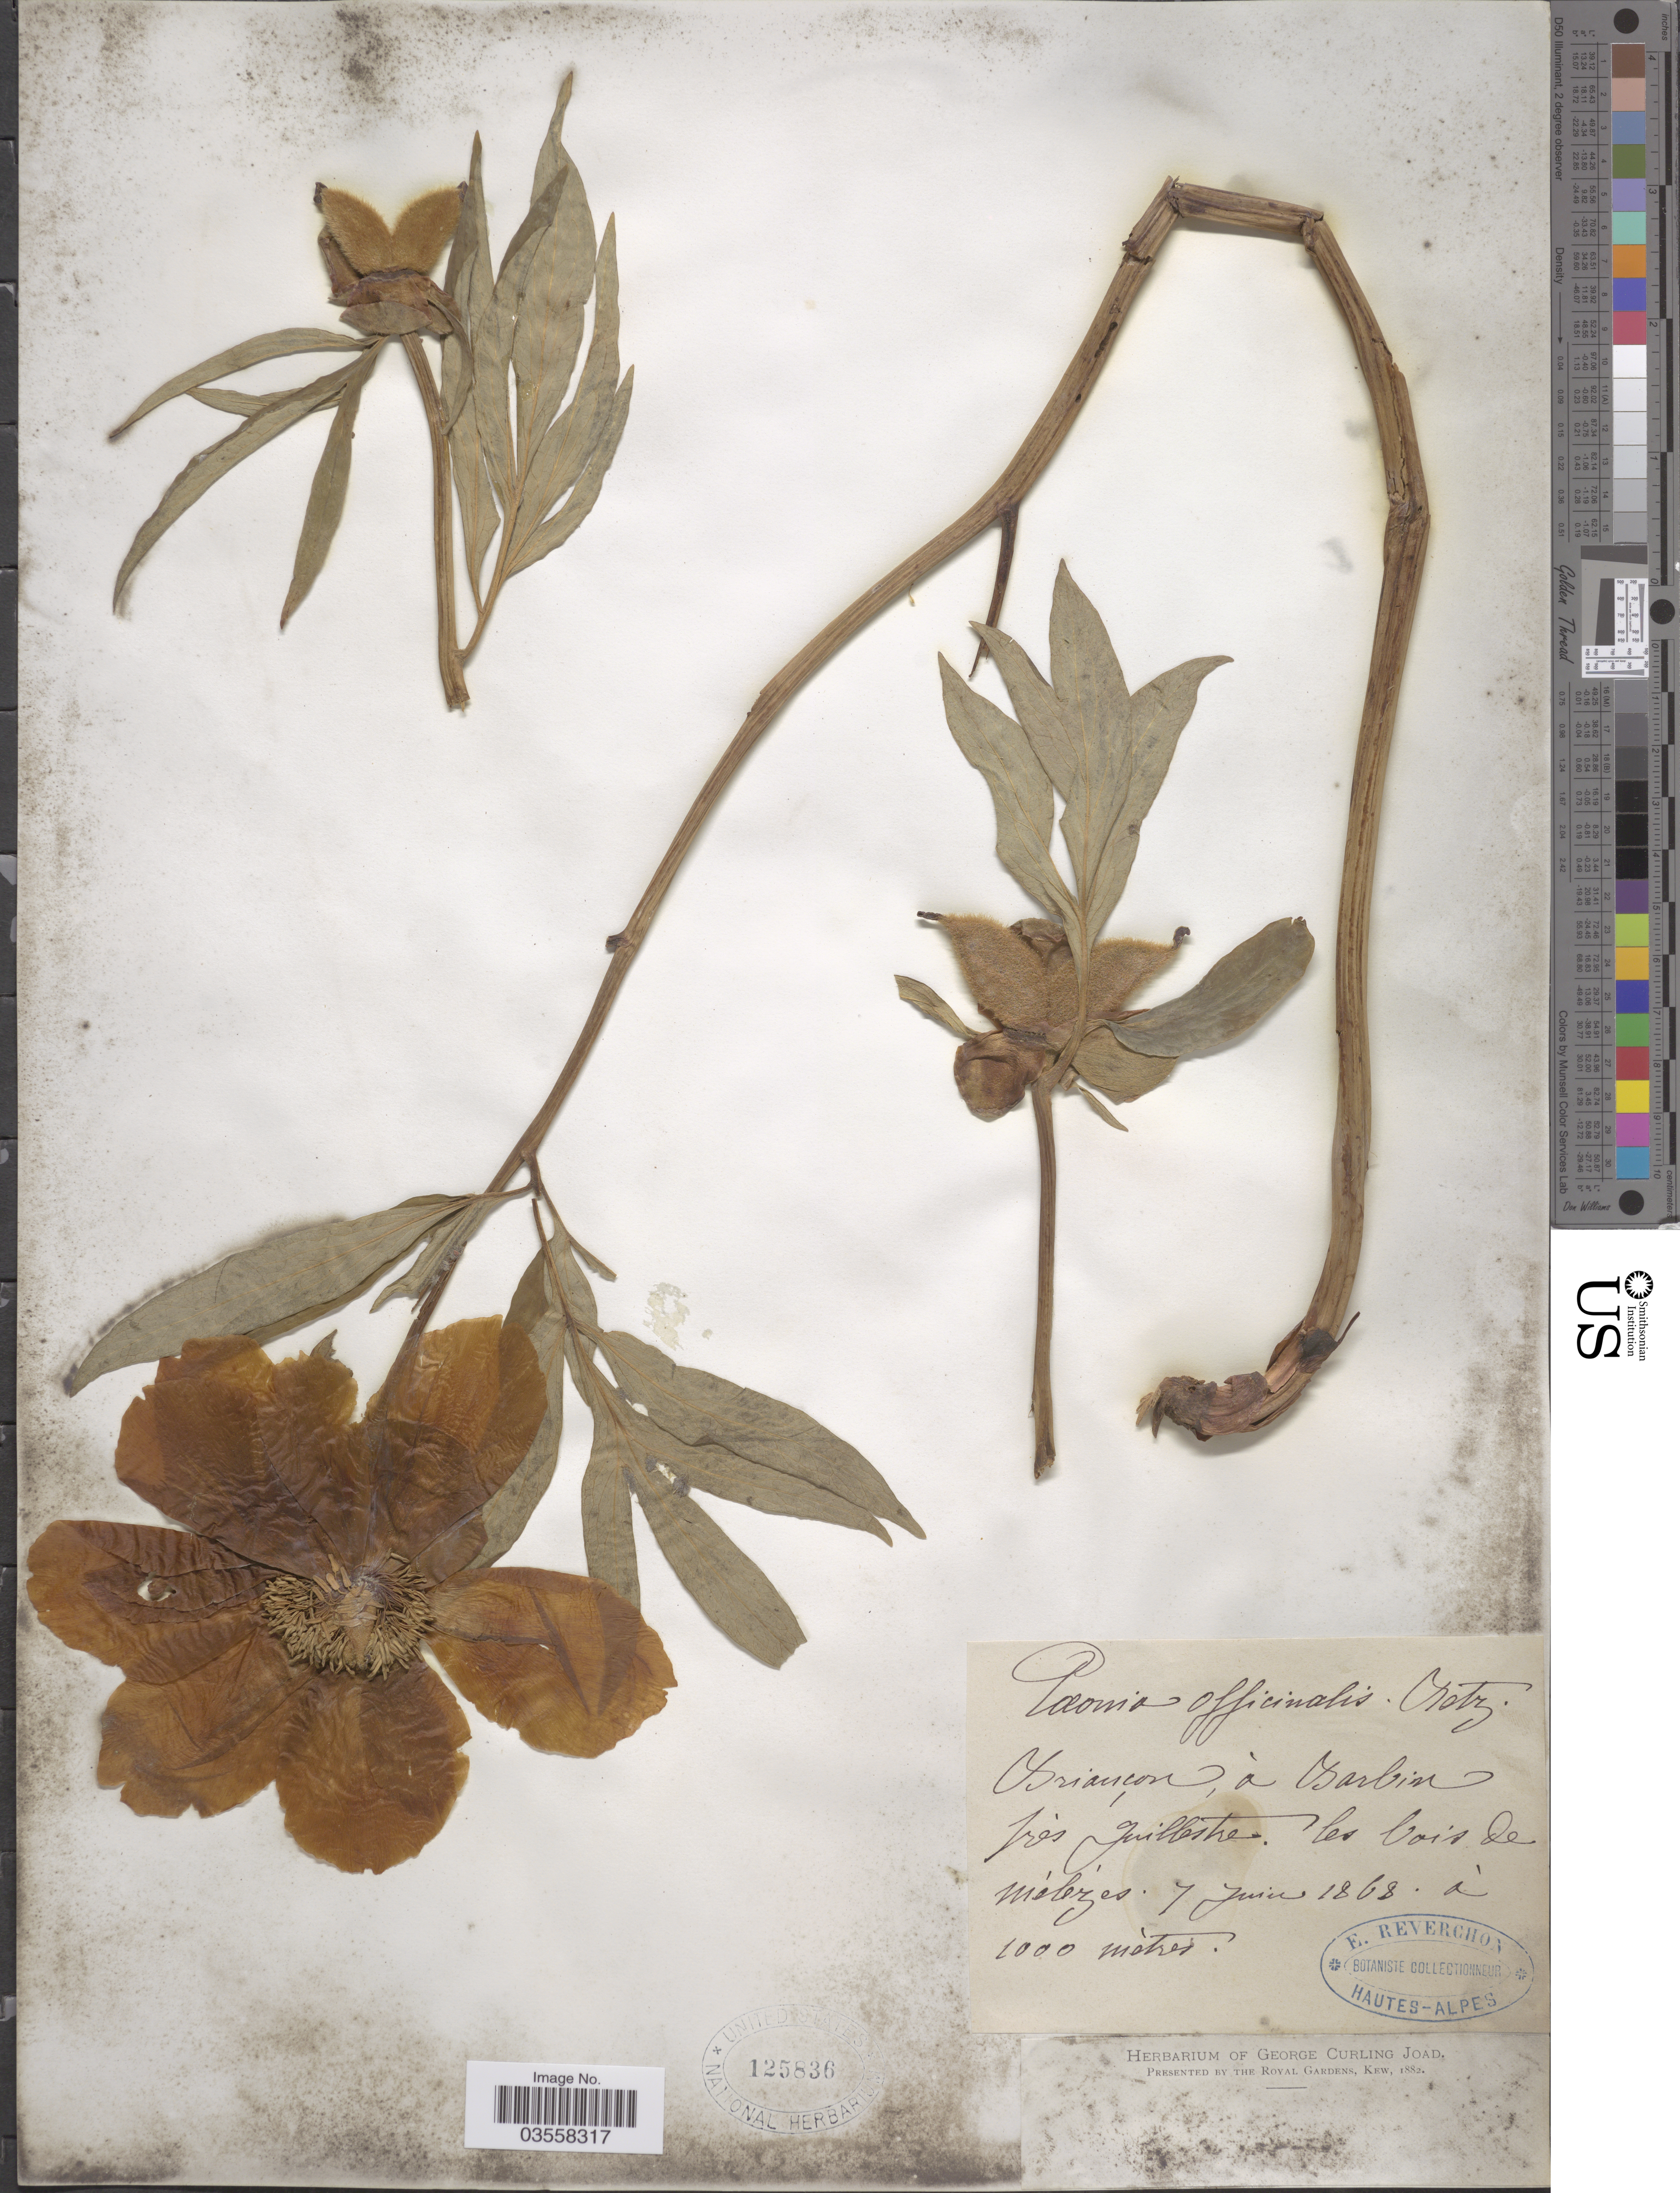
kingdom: Plantae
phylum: Tracheophyta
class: Magnoliopsida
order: Saxifragales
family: Paeoniaceae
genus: Paeonia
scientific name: Paeonia officinalis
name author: L.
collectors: E. Reverchon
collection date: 1868-06-07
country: France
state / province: Provence-Alpes-Côte d'Azur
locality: Briançon, à Barbin près Guillestre. Les bois de de mélèzes. [Briançon, at Barbin near Guillestre. Larch woods.]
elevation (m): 1000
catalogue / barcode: US 125836